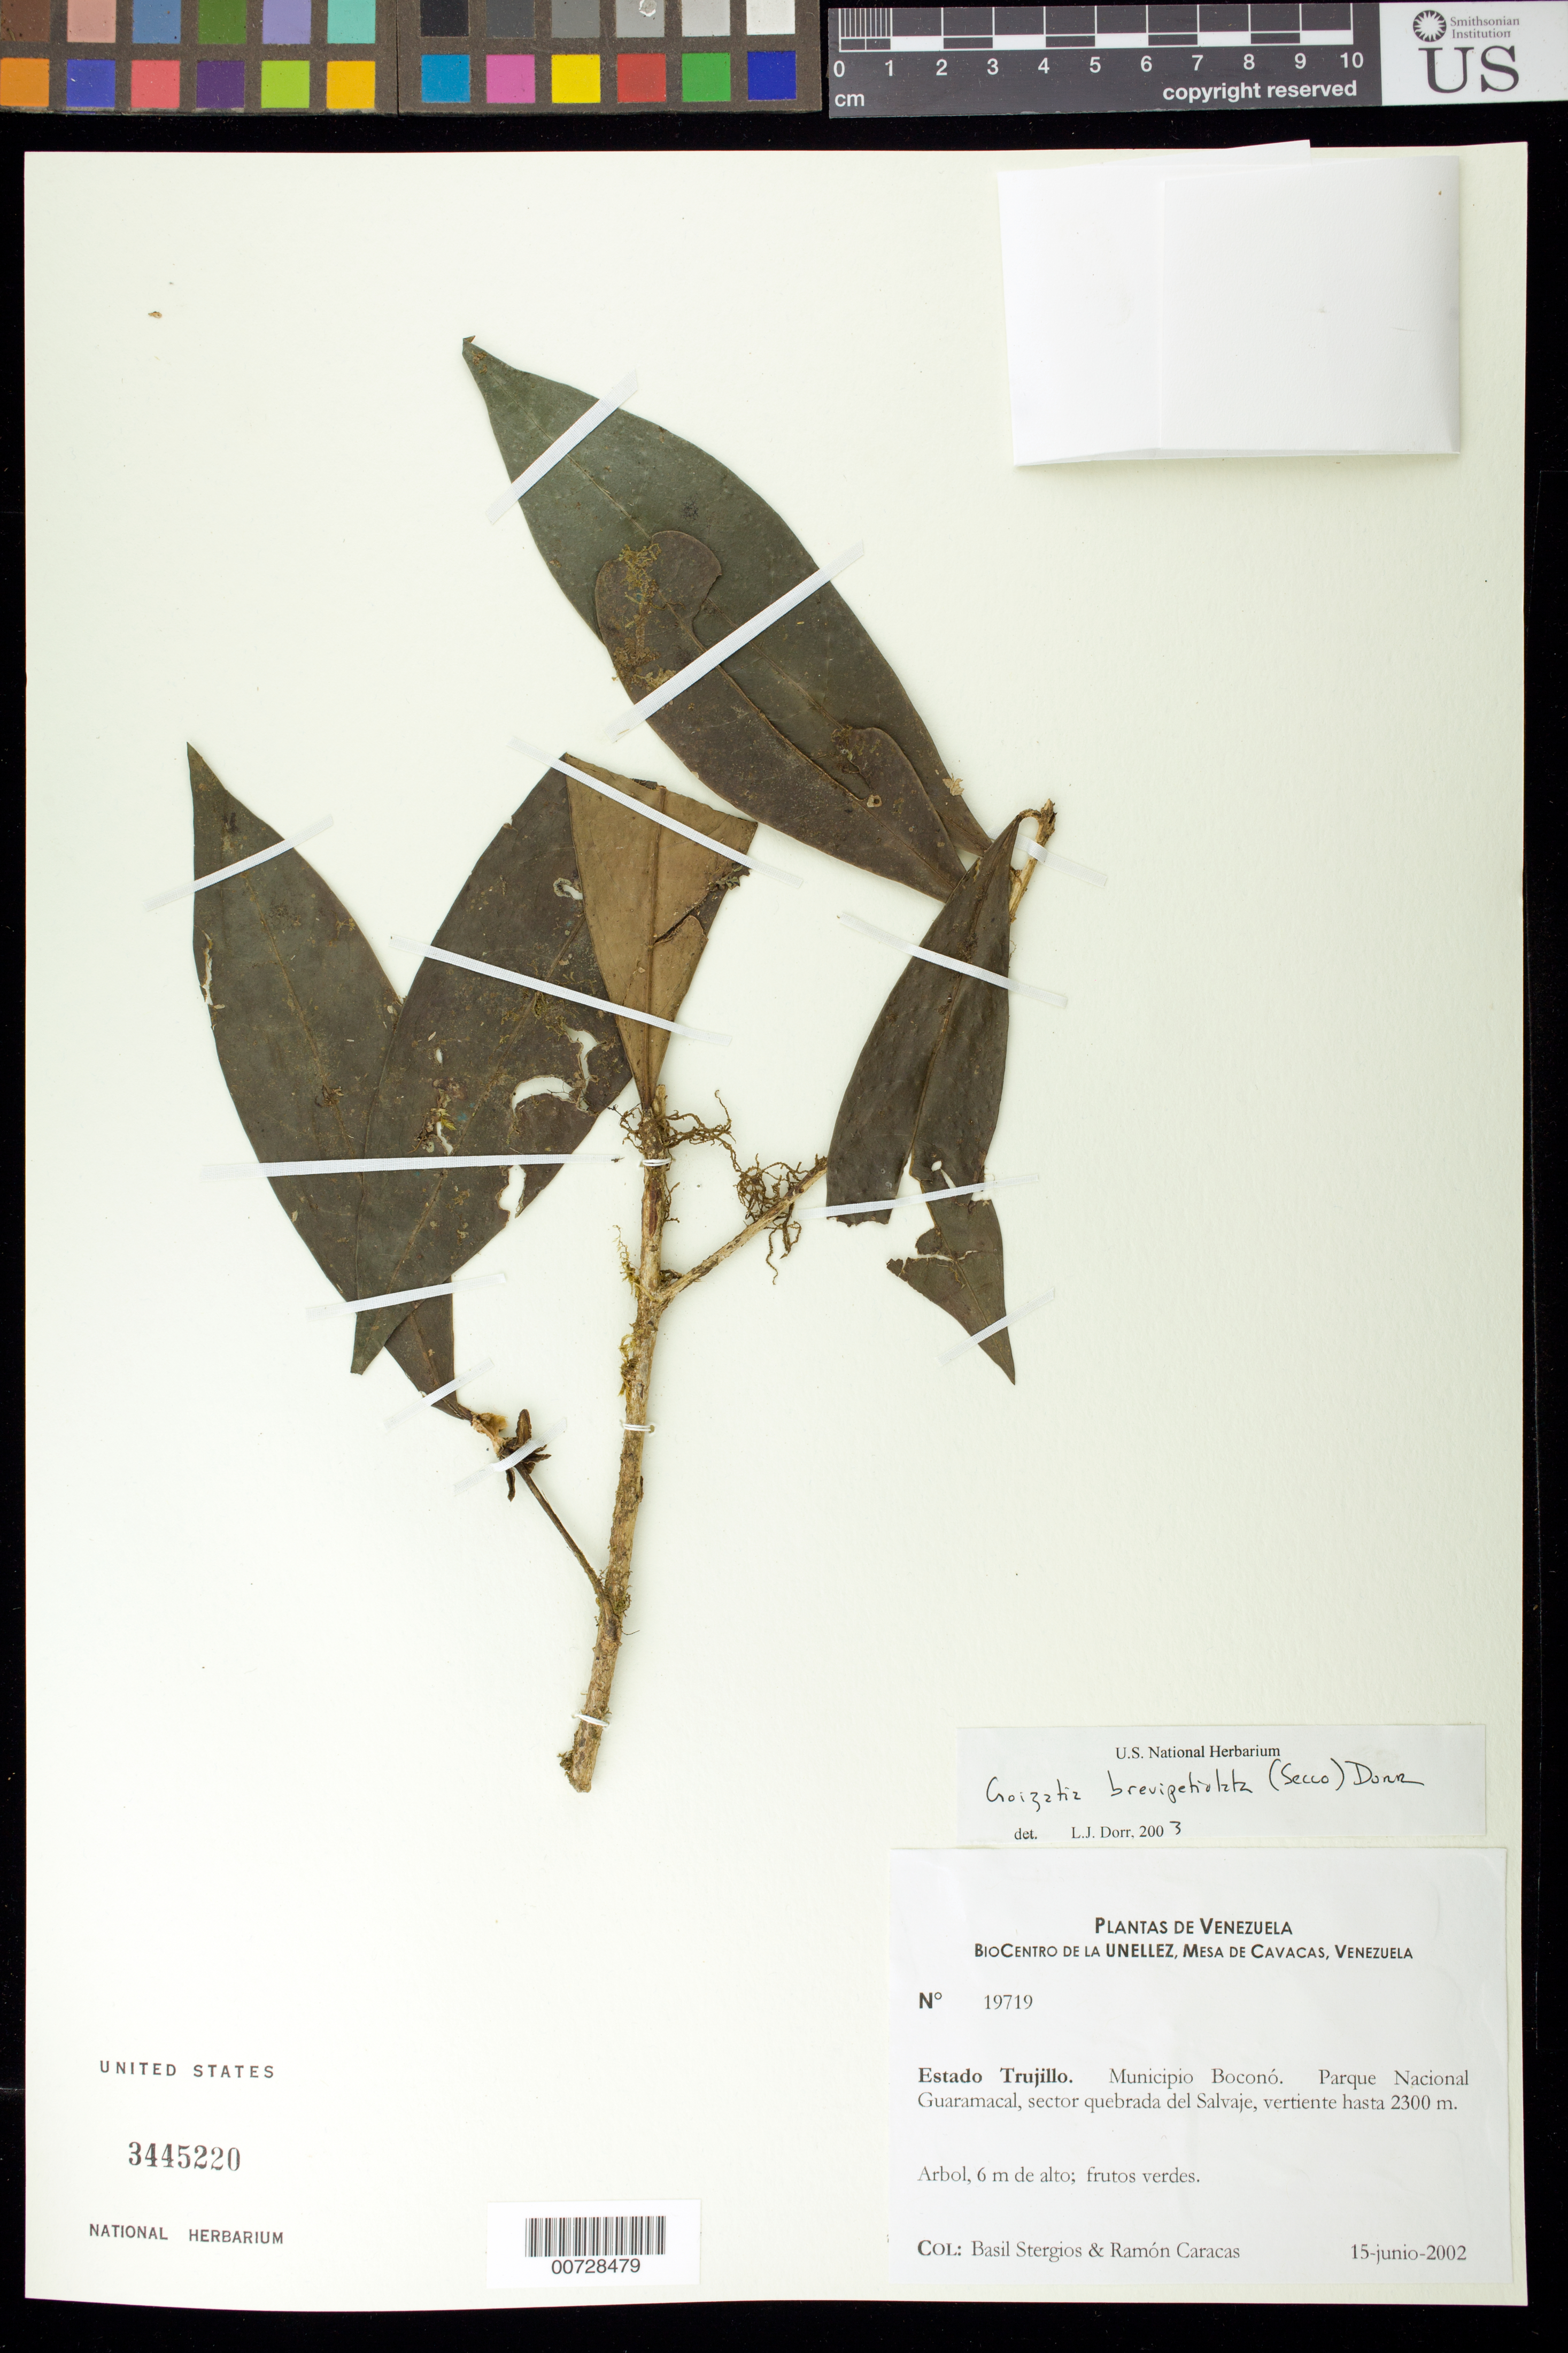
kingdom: Plantae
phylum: Tracheophyta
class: Magnoliopsida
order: Malpighiales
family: Phyllanthaceae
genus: Croizatia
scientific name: Croizatia brevipetiolata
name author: (Secco) Dorr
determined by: Dorr, L. J., (BOT), Smithsonian Institution - National Museum of Natural History (UNITED STATES)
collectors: B. G. Stergios & R. Caracas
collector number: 19719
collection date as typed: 15 Jun 2002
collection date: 2002-06-15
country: Venezuela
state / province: Trujillo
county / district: Boconó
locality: Parque Nacional Guaramacal, sector quebrada del Salvaje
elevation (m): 2300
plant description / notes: PORT, US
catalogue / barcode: US 3445220